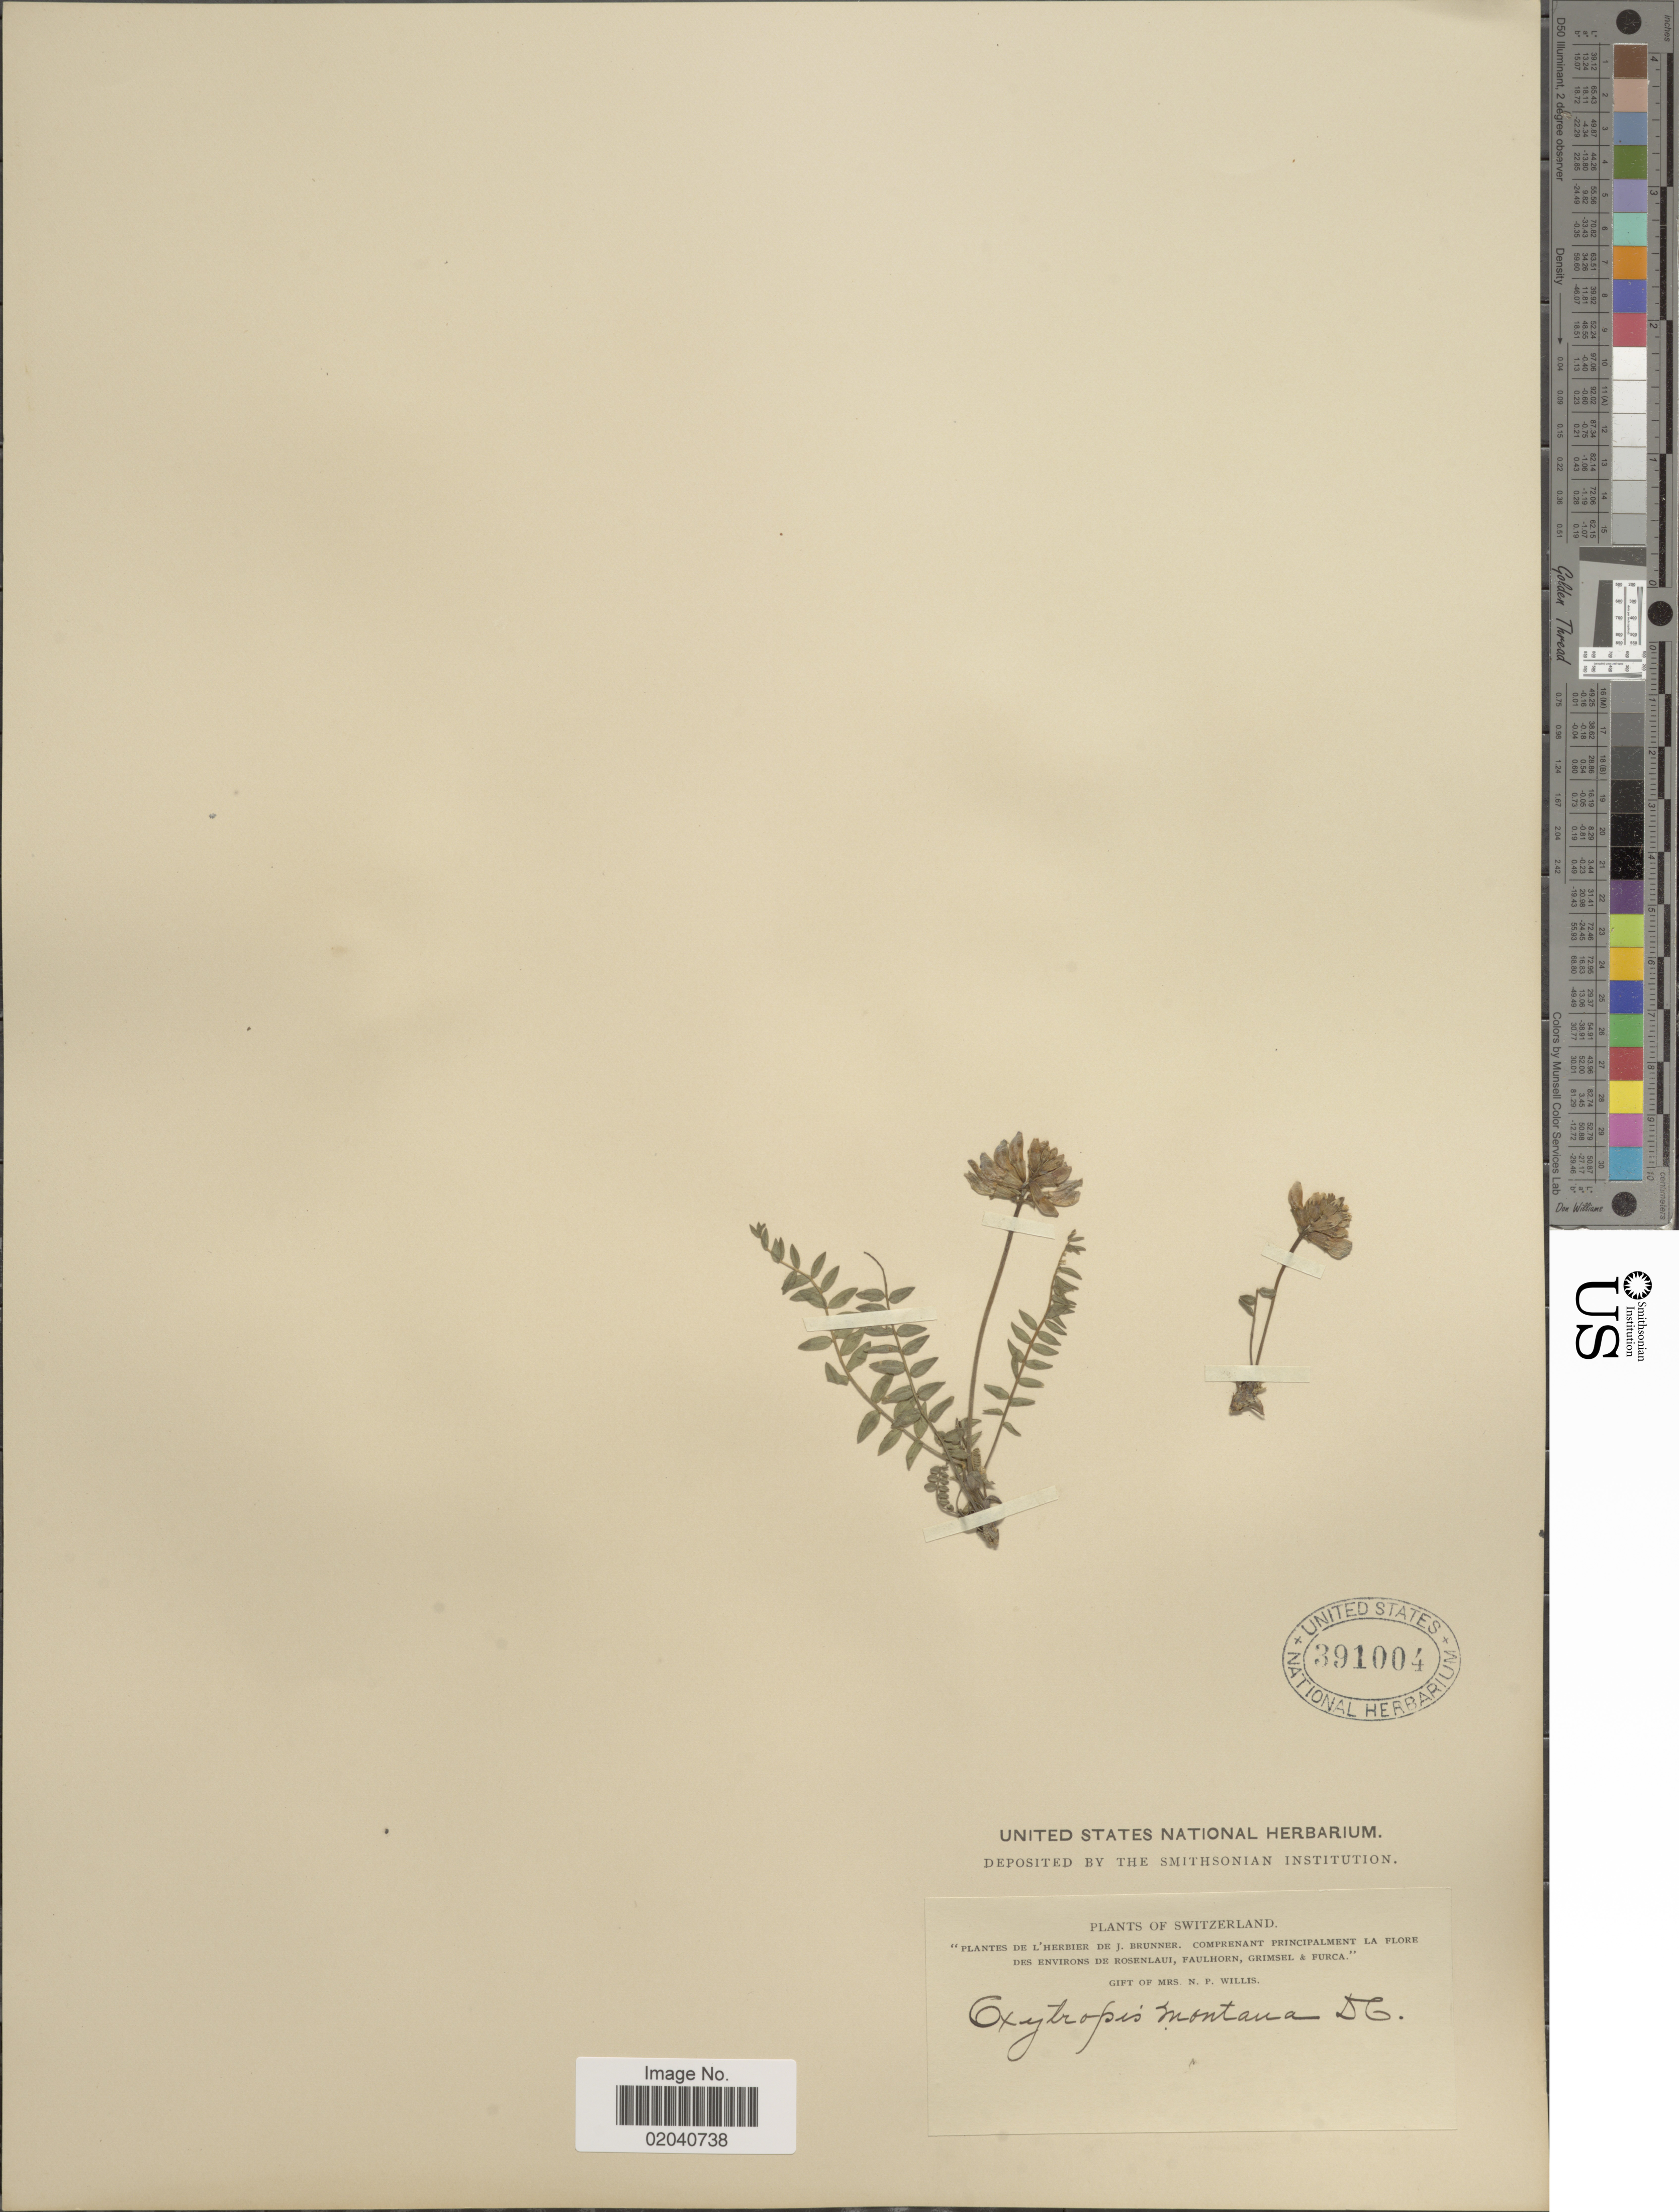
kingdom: Plantae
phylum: Tracheophyta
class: Magnoliopsida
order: Fabales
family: Fabaceae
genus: Oxytropis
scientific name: Oxytropis montana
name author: (L.) DC.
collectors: ex herb. J. Brunner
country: Switzerland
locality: La Flore Des Environs de Rosenlai, Faulhorn, Grimsel & Furca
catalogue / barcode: US 391004